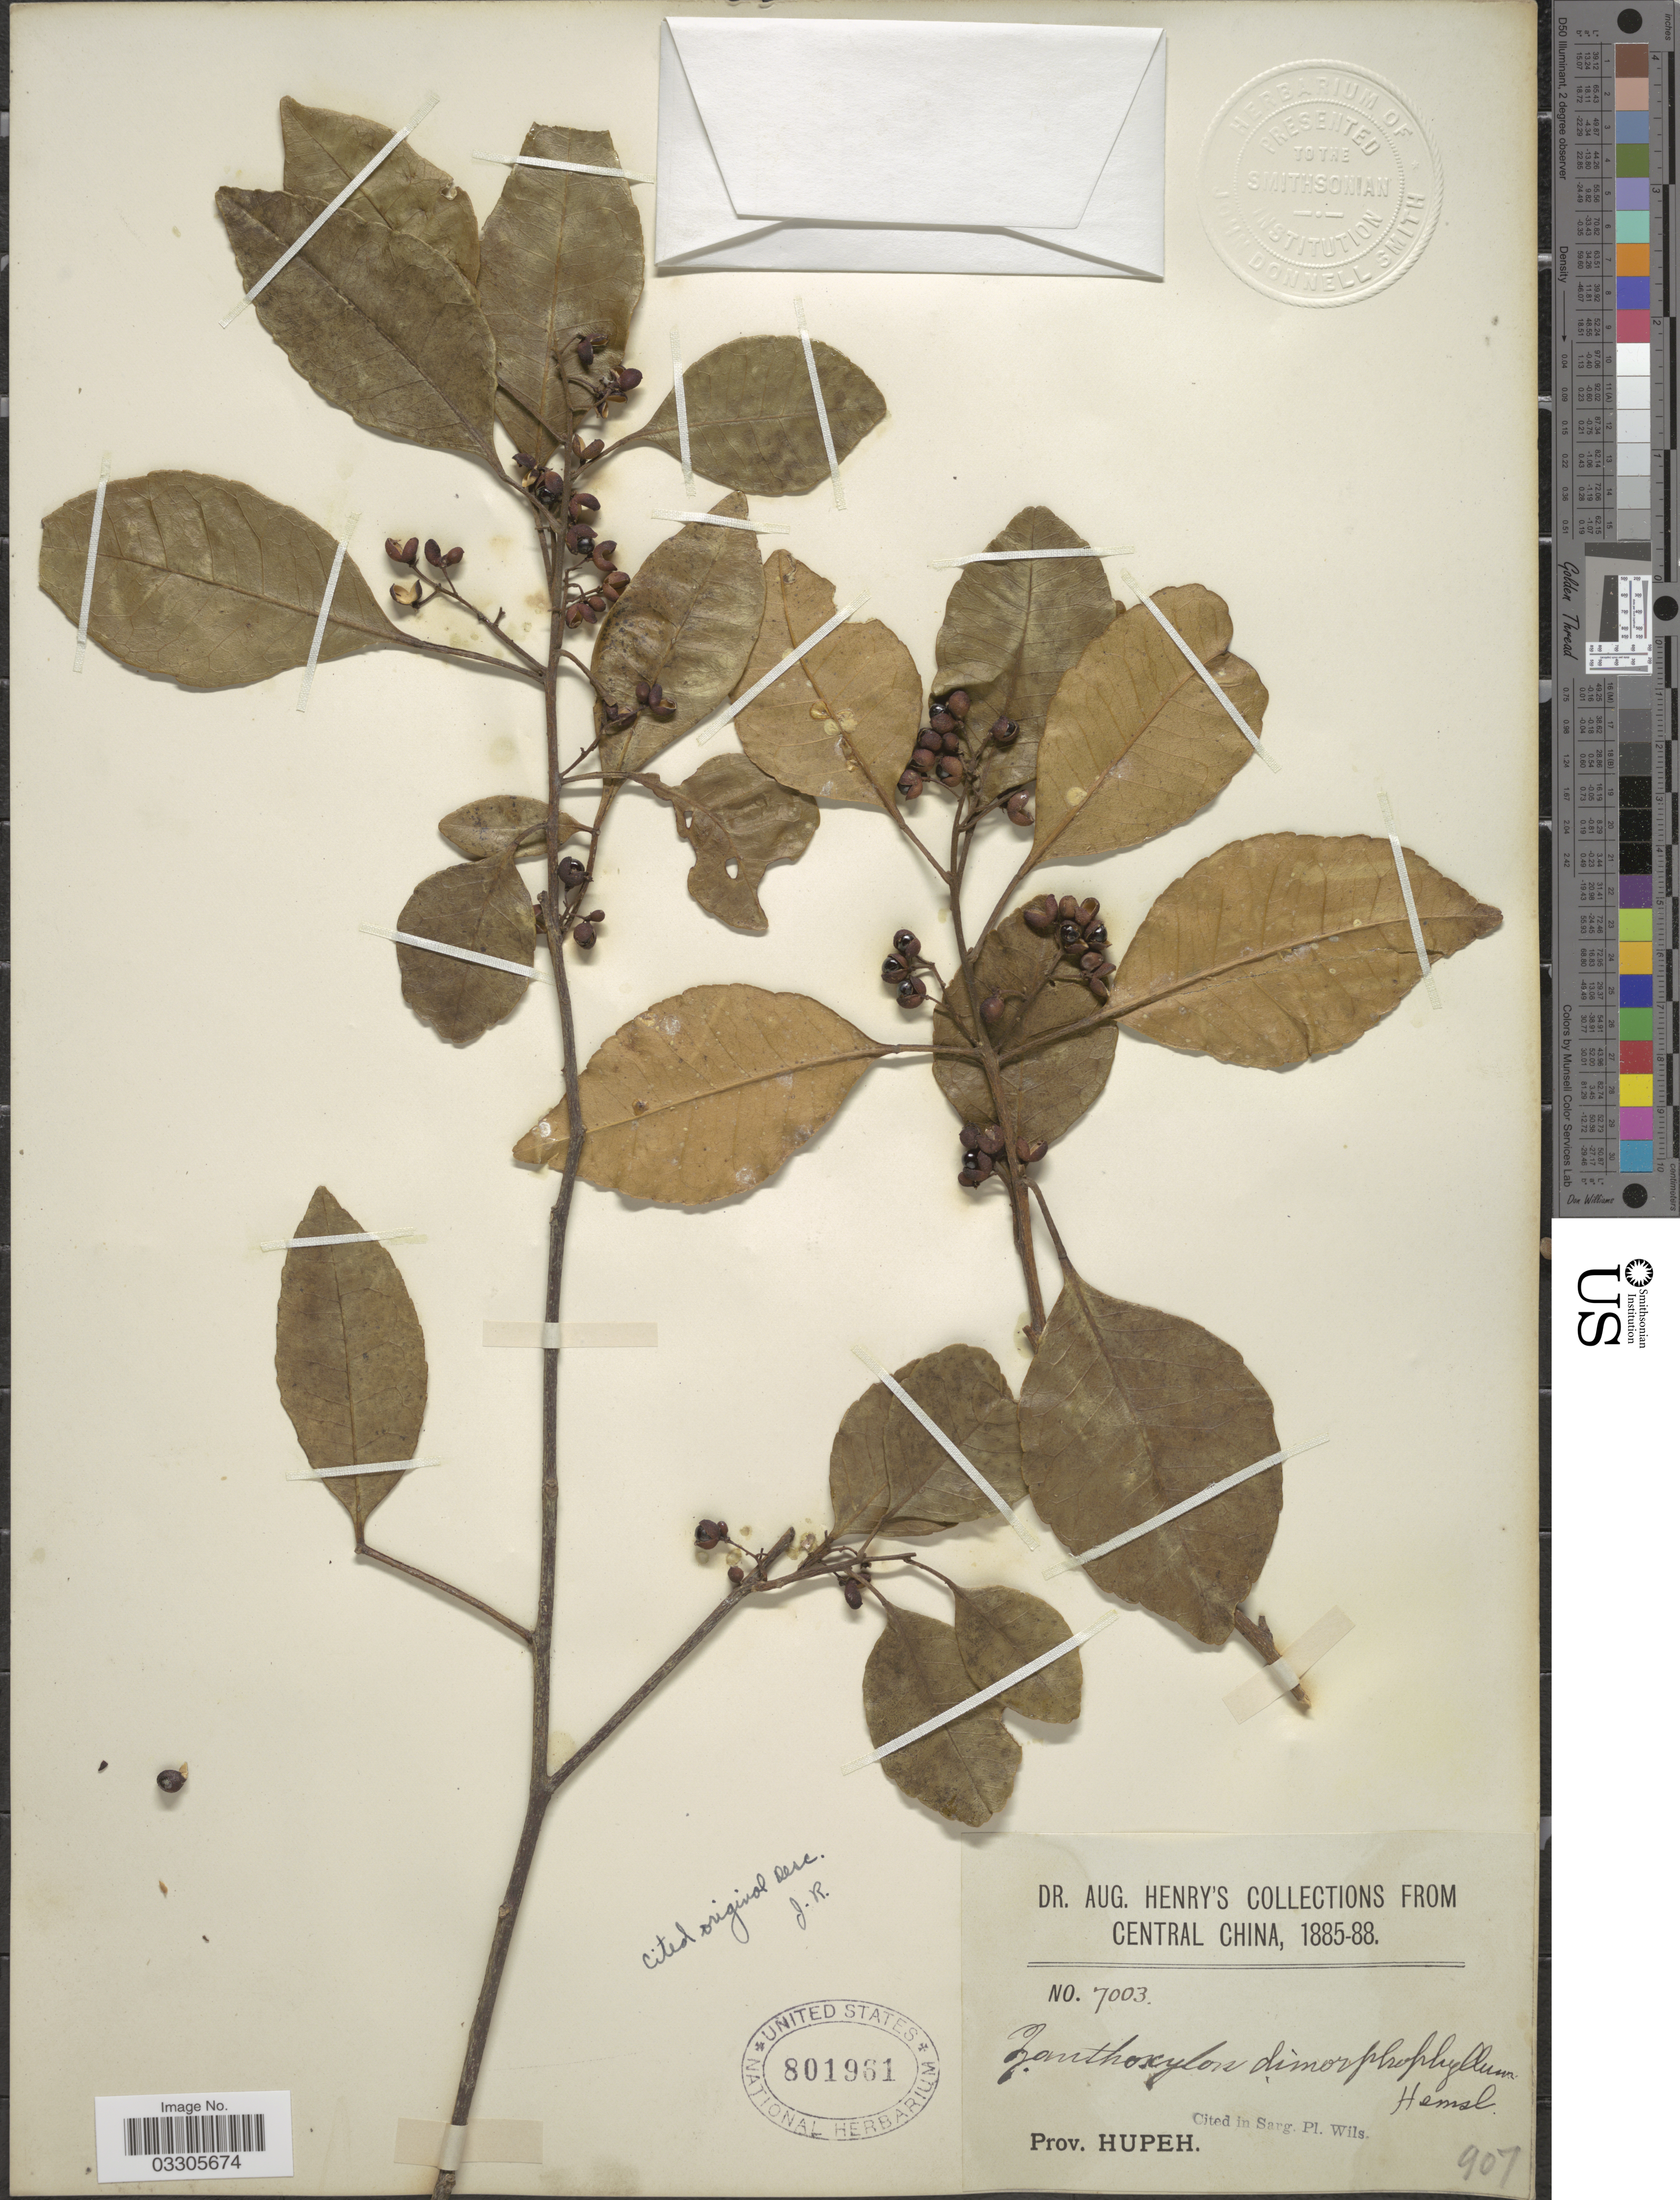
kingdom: Plantae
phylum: Tracheophyta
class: Magnoliopsida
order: Sapindales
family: Rutaceae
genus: Zanthoxylum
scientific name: Zanthoxylum dimorphophyllum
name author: Hemsl.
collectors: A. Henry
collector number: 7003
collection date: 1885/1888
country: China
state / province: Hubei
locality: Central China, Prov. Hupeh.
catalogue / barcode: US 801961